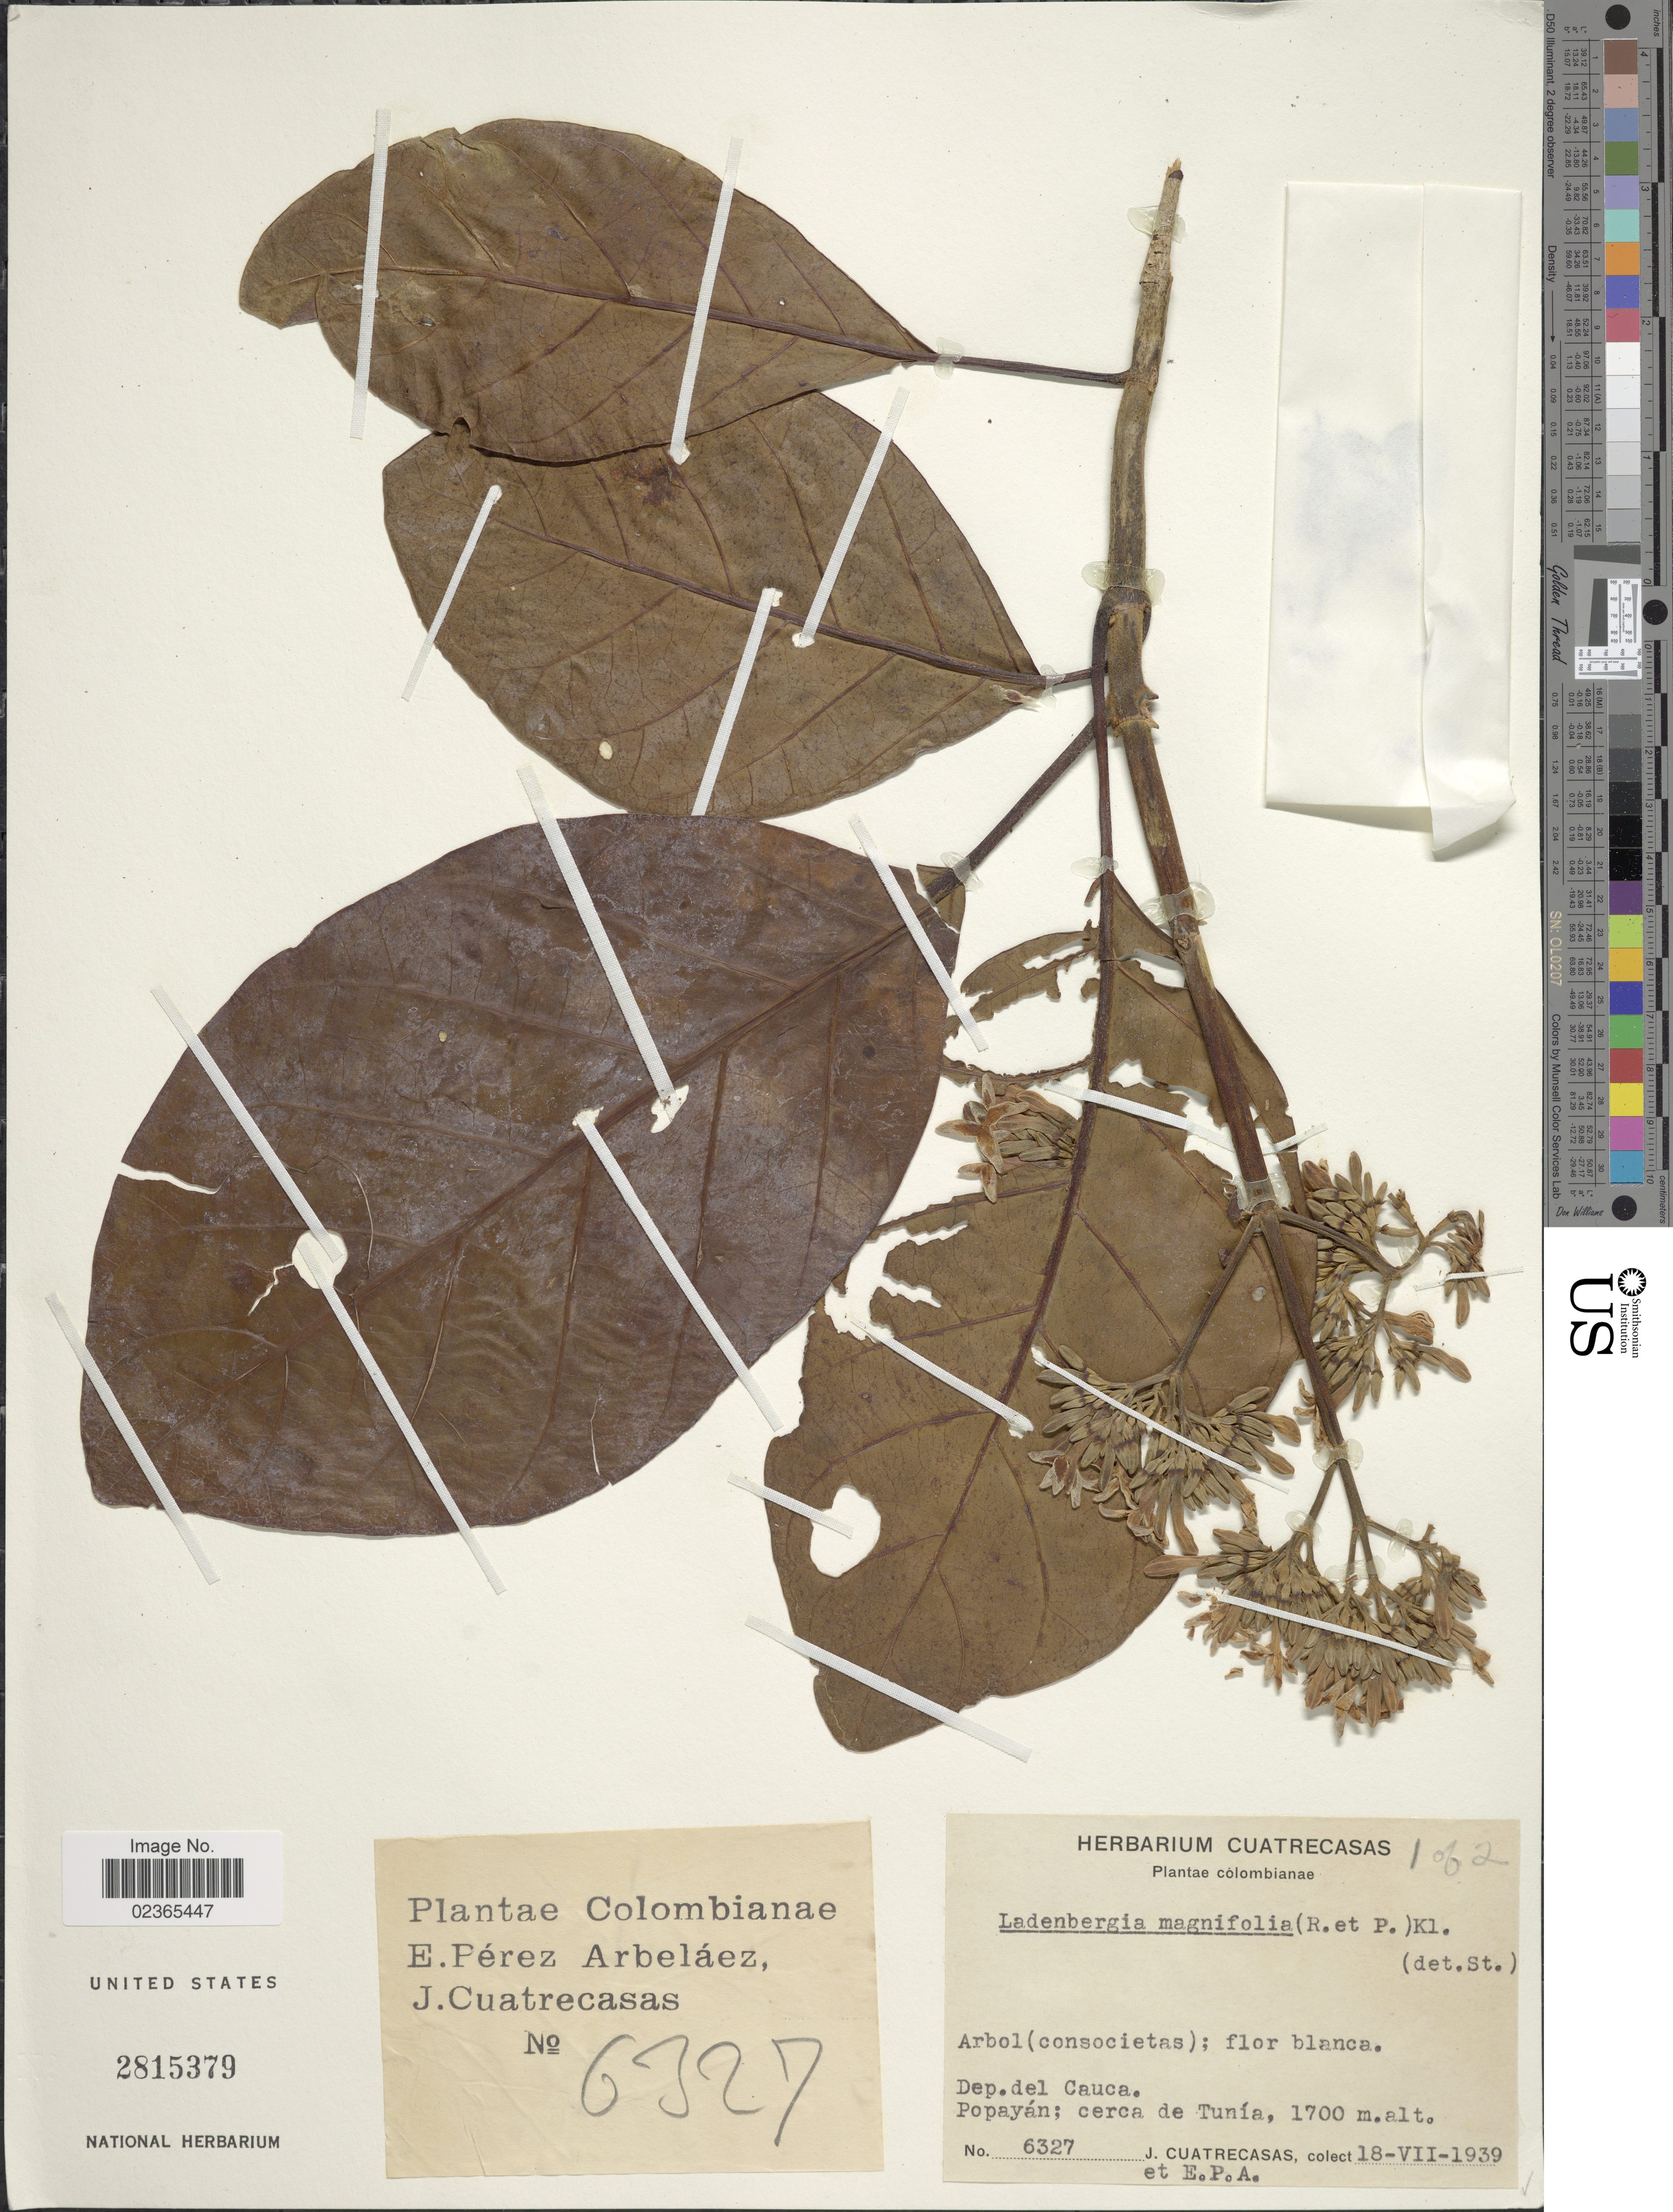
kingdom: Plantae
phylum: Tracheophyta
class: Magnoliopsida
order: Gentianales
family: Rubiaceae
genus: Ladenbergia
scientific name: Ladenbergia oblongifolia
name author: (Mutis) L. Andersson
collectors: J. Cuatrecasas & E. Pérez Arbeláez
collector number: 6327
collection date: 1939-07-18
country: Colombia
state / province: Cauca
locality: Popayan; cerca de Tunia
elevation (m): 1700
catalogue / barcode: US 2815379